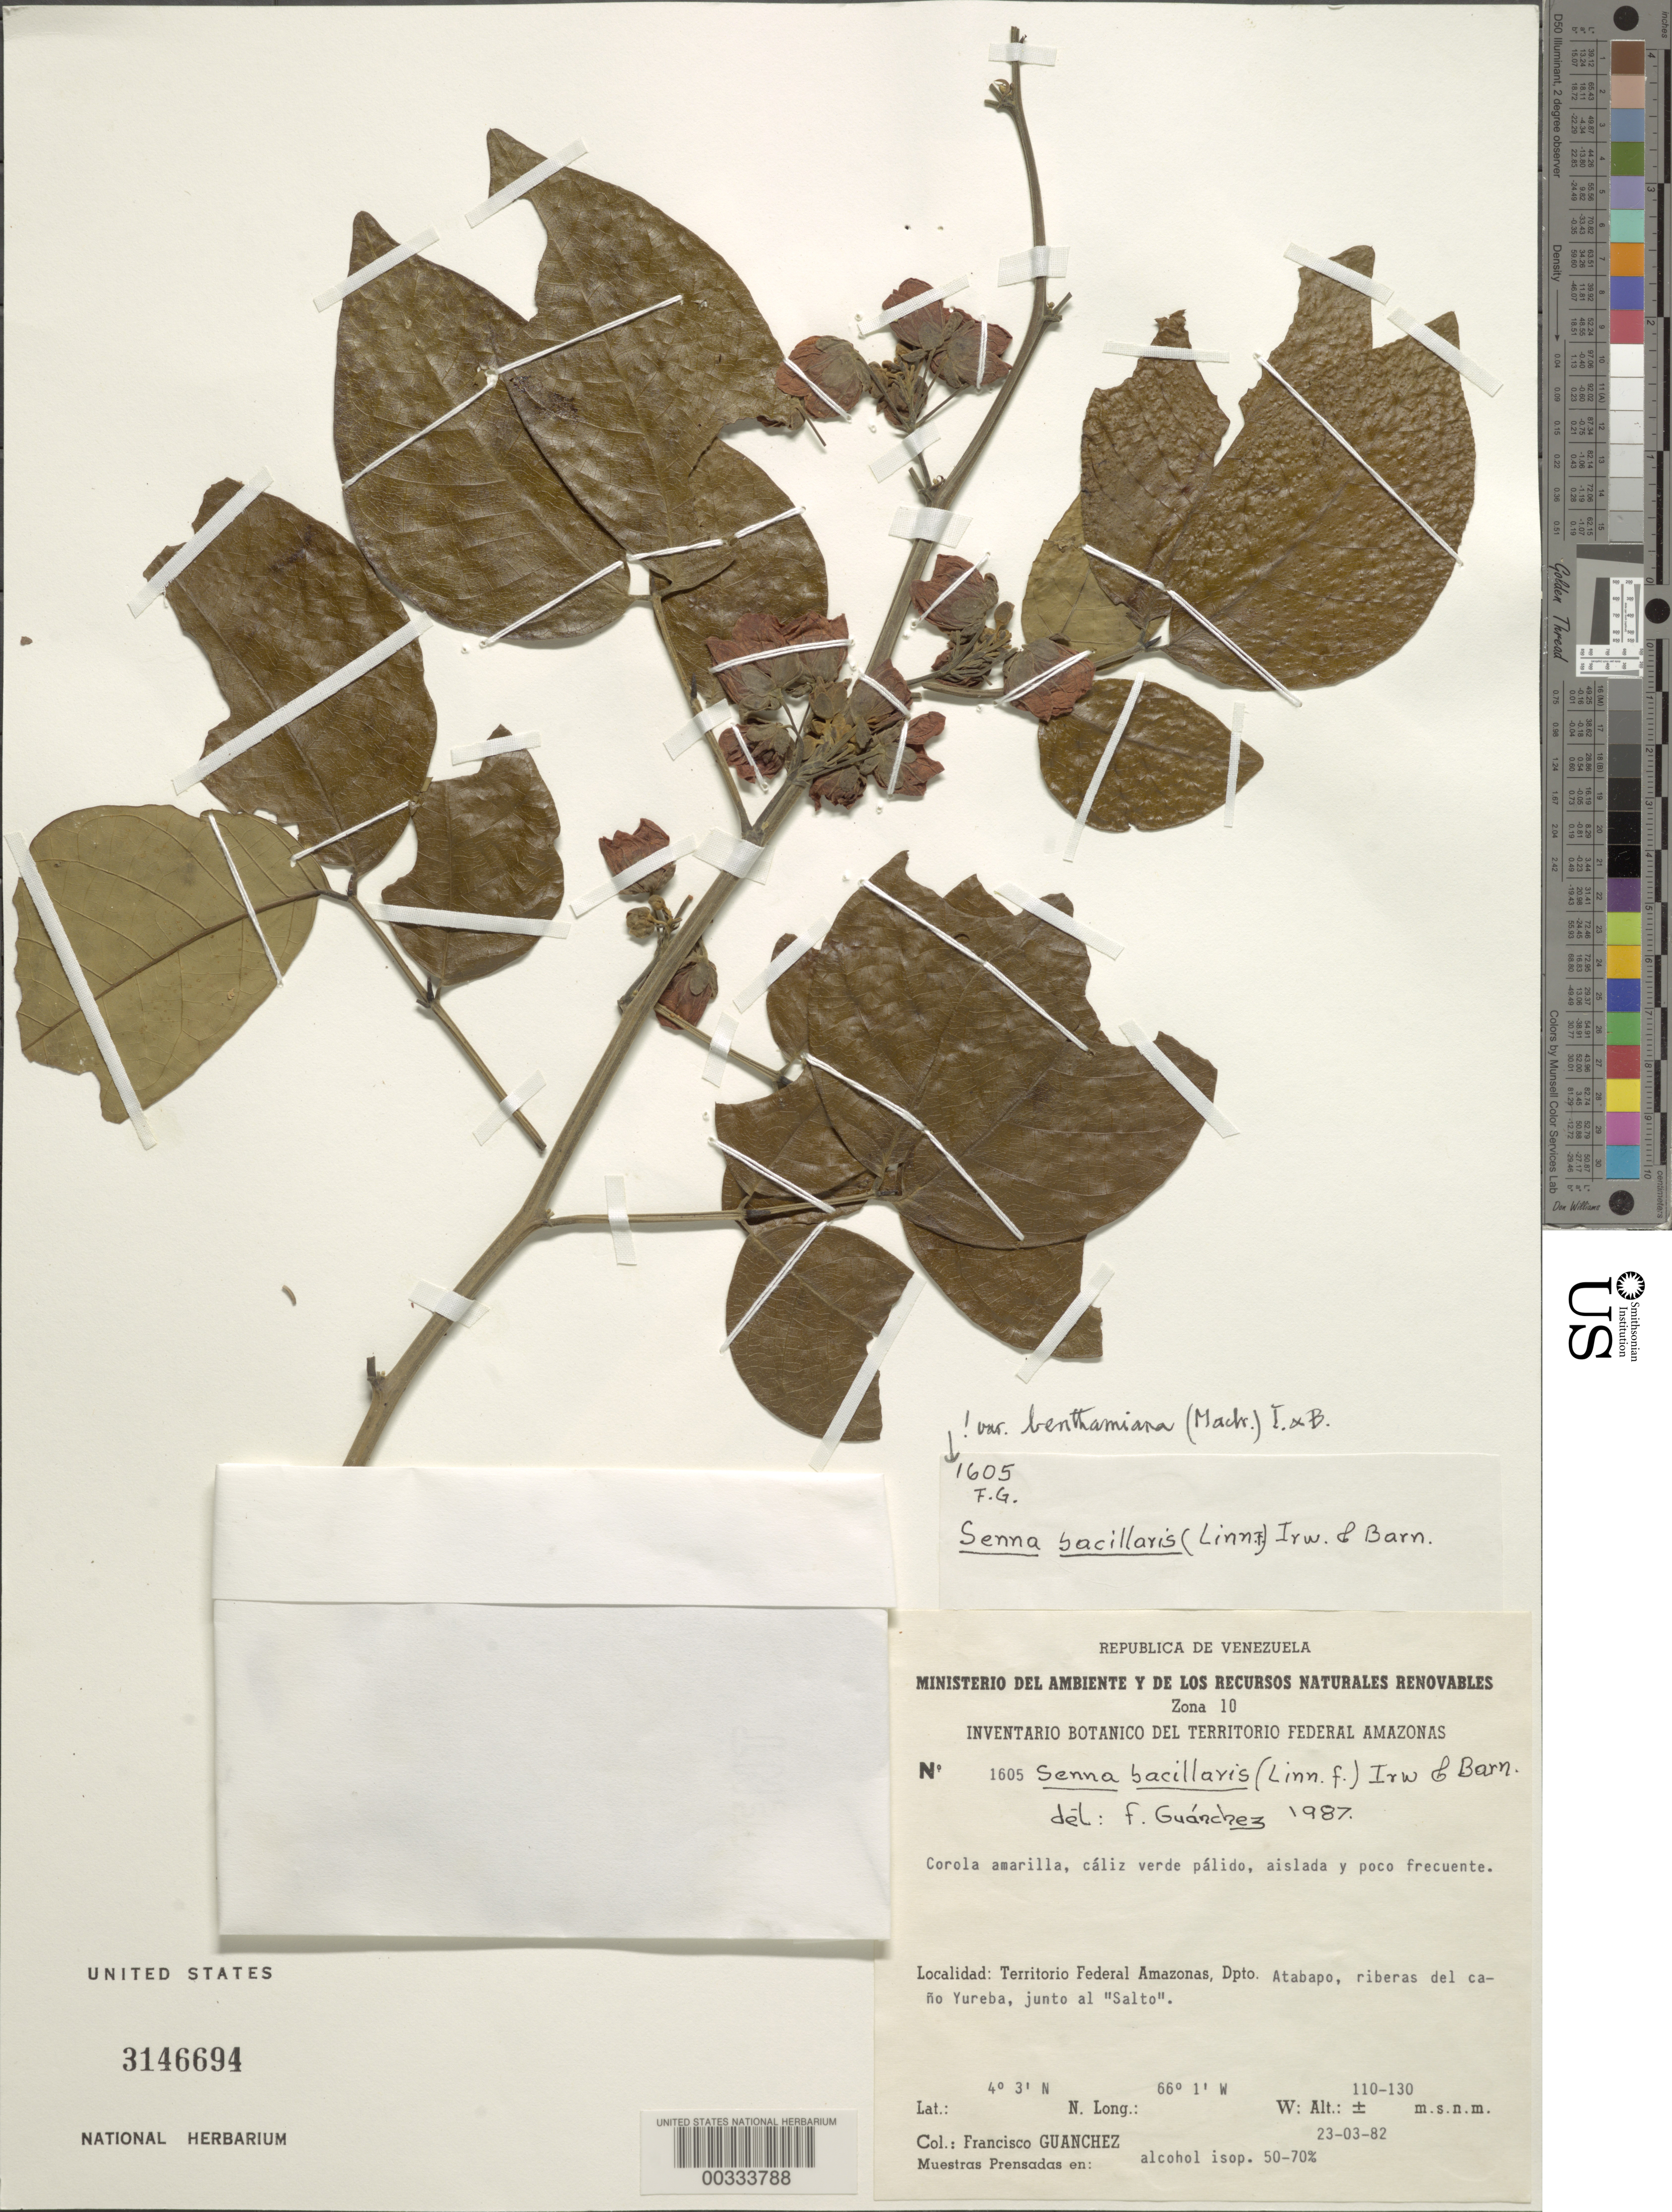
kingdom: Plantae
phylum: Tracheophyta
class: Magnoliopsida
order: Fabales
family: Fabaceae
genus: Senna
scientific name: Senna bacillaris var. benthamiana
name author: (J.F. Macbr.) H.S. Irwin & Barneby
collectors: F. Guánchez M.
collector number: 1605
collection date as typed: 23 Mar 1982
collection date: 1982-03-23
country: Venezuela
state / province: Amazonas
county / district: Atabapo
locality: Cano yureba, joining the "salto"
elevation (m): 110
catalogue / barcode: US 3146694